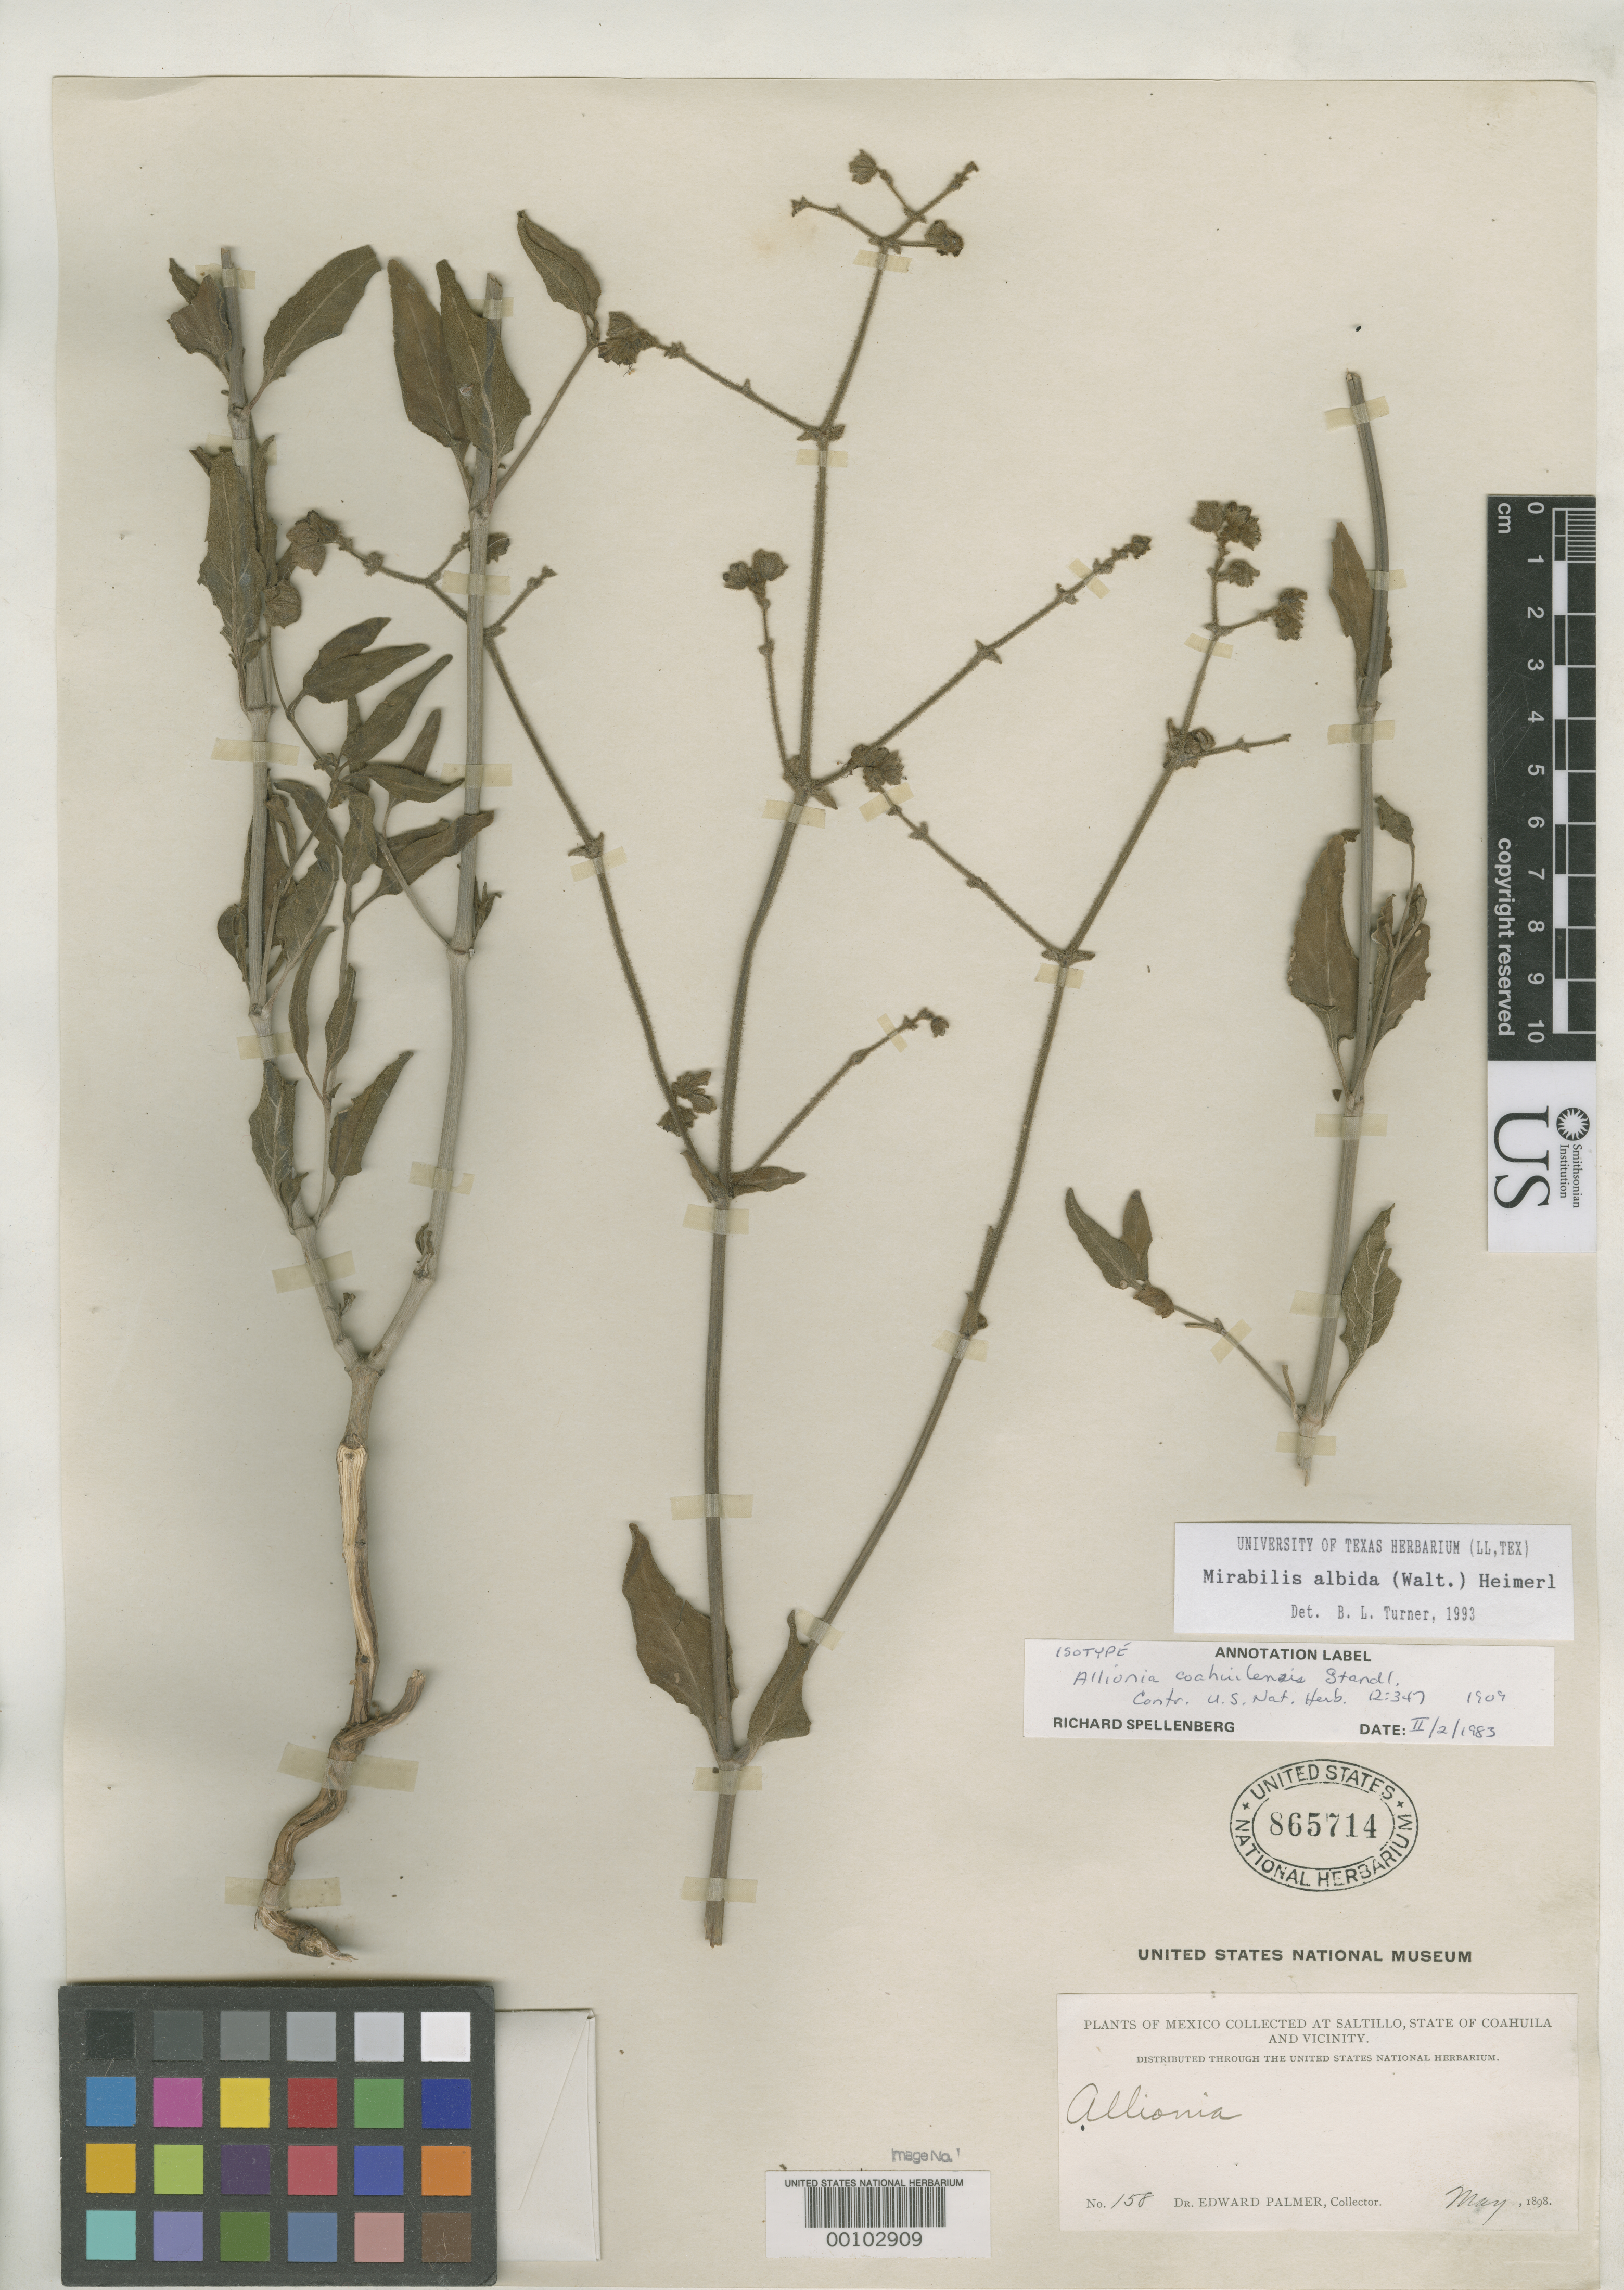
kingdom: Plantae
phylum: Tracheophyta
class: Magnoliopsida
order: Caryophyllales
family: Nyctaginaceae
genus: Allionia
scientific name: Allionia coahuilensis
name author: Standl.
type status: Isotype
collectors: E. Palmer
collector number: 158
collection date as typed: May 1898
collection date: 1898-05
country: Mexico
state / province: Coahuila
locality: Saltillo and vicinity.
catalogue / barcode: US 865714